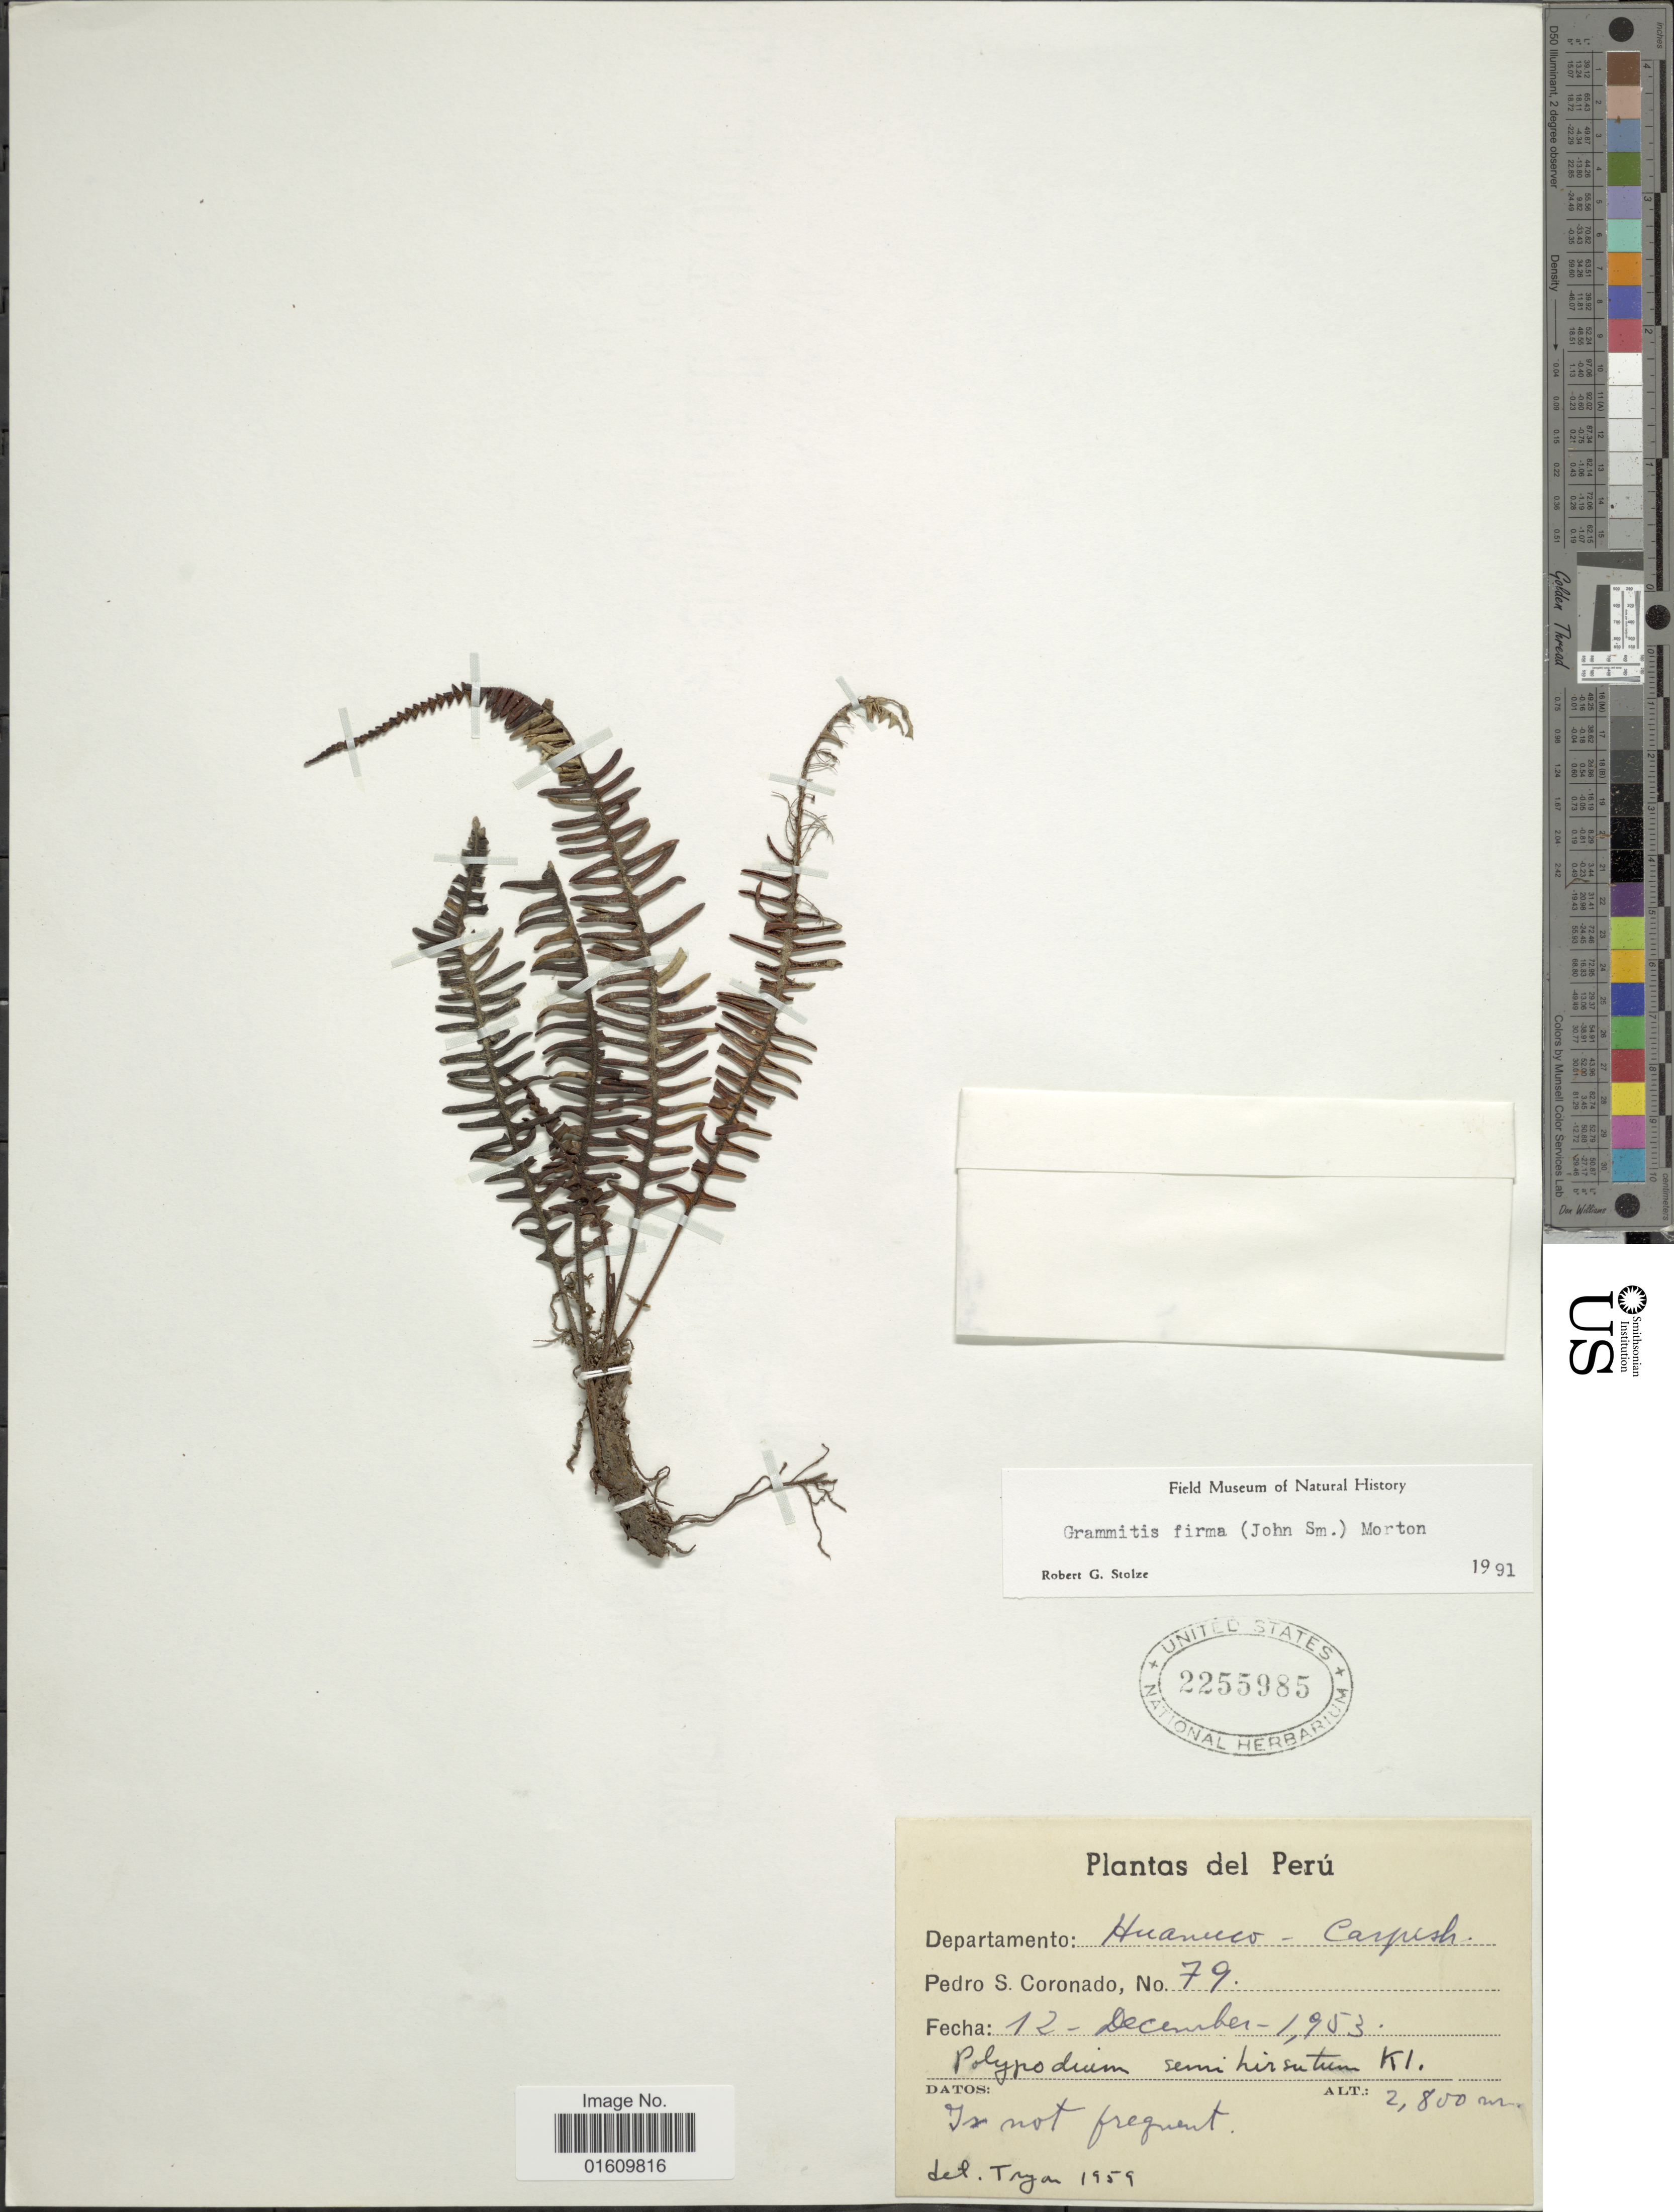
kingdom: Plantae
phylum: Tracheophyta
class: Polypodiopsida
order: Polypodiales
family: Polypodiaceae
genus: Melpomene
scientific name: Melpomene firma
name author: (J. Sm.) A.R. Sm. & R.C. Moran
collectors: P. Coronado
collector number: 79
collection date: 1953-12-12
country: Peru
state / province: Huánuco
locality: Departemento Huanuco - Carpish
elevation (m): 2800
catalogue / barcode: US 2255985